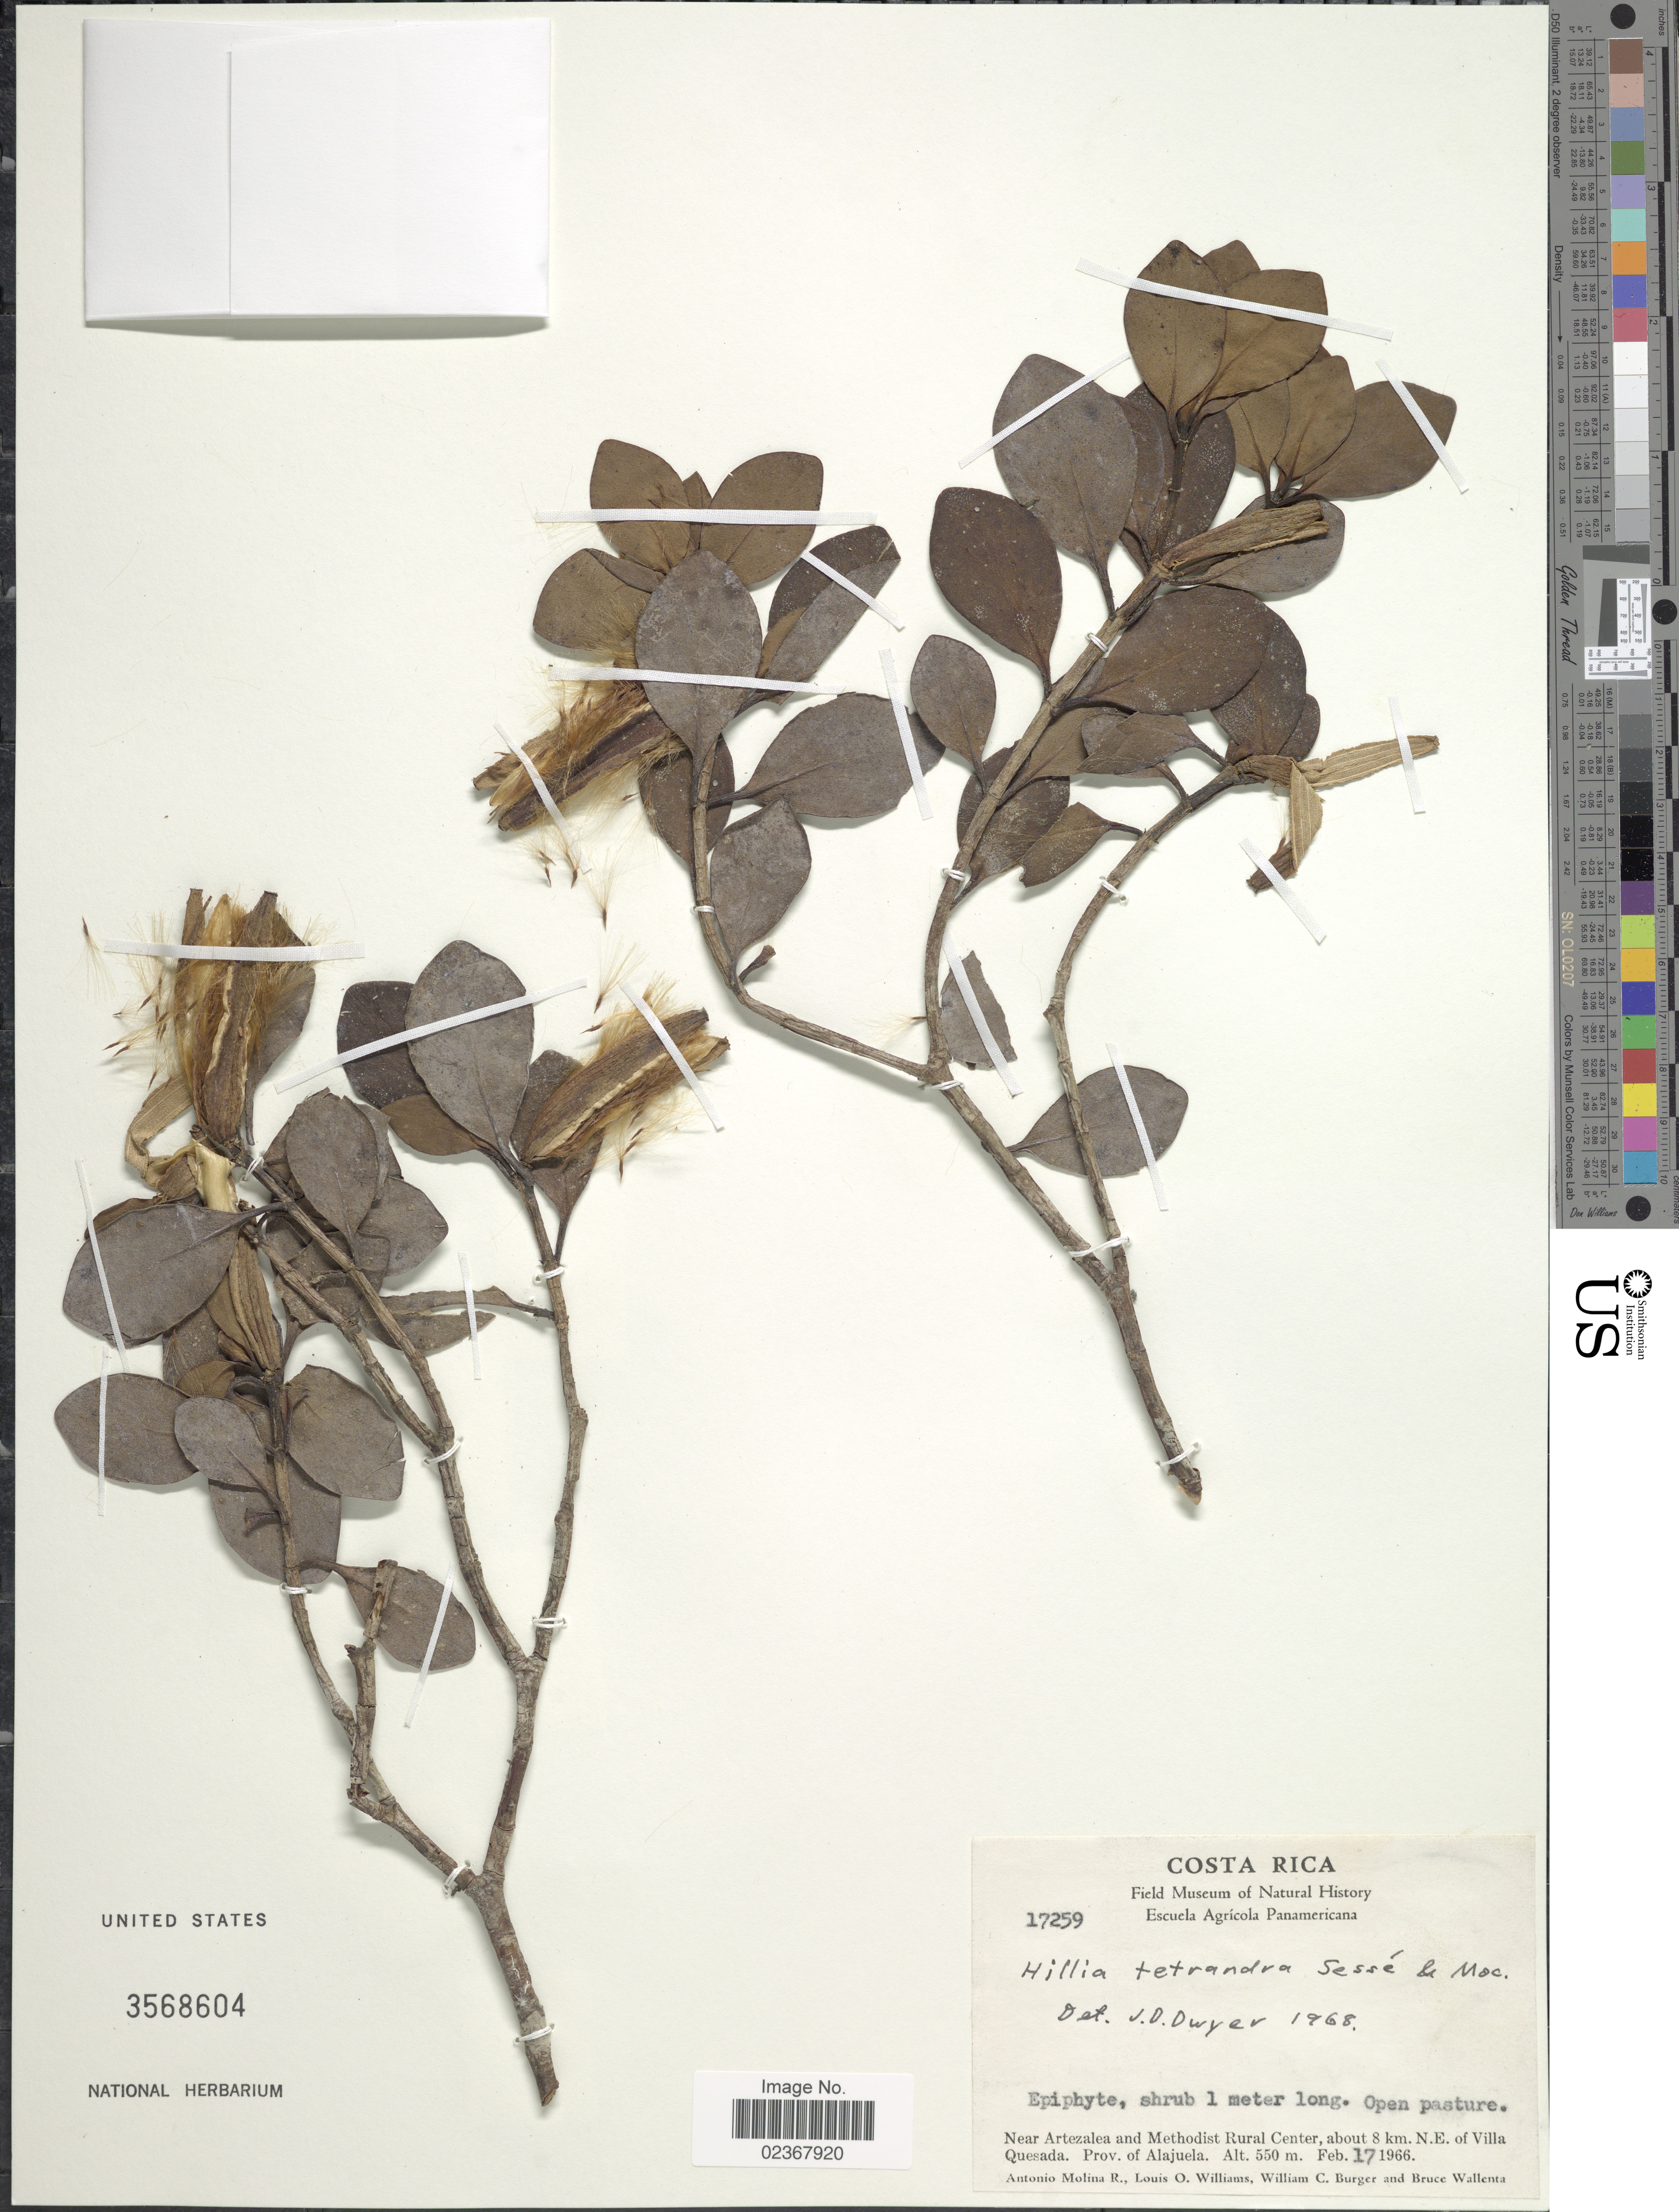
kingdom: Plantae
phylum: Tracheophyta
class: Magnoliopsida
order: Gentianales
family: Rubiaceae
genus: Hillia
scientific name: Hillia tetrandra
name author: Sw.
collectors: A. Molina R., L. O. Williams, W. Burger & B. Wallenta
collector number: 17259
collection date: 1966-02-17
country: Costa Rica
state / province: Alajuela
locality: Near Artezalea and Methodist Rural Center, about 8 km. N.E. of Villa Quesada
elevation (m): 550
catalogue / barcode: US 3568604